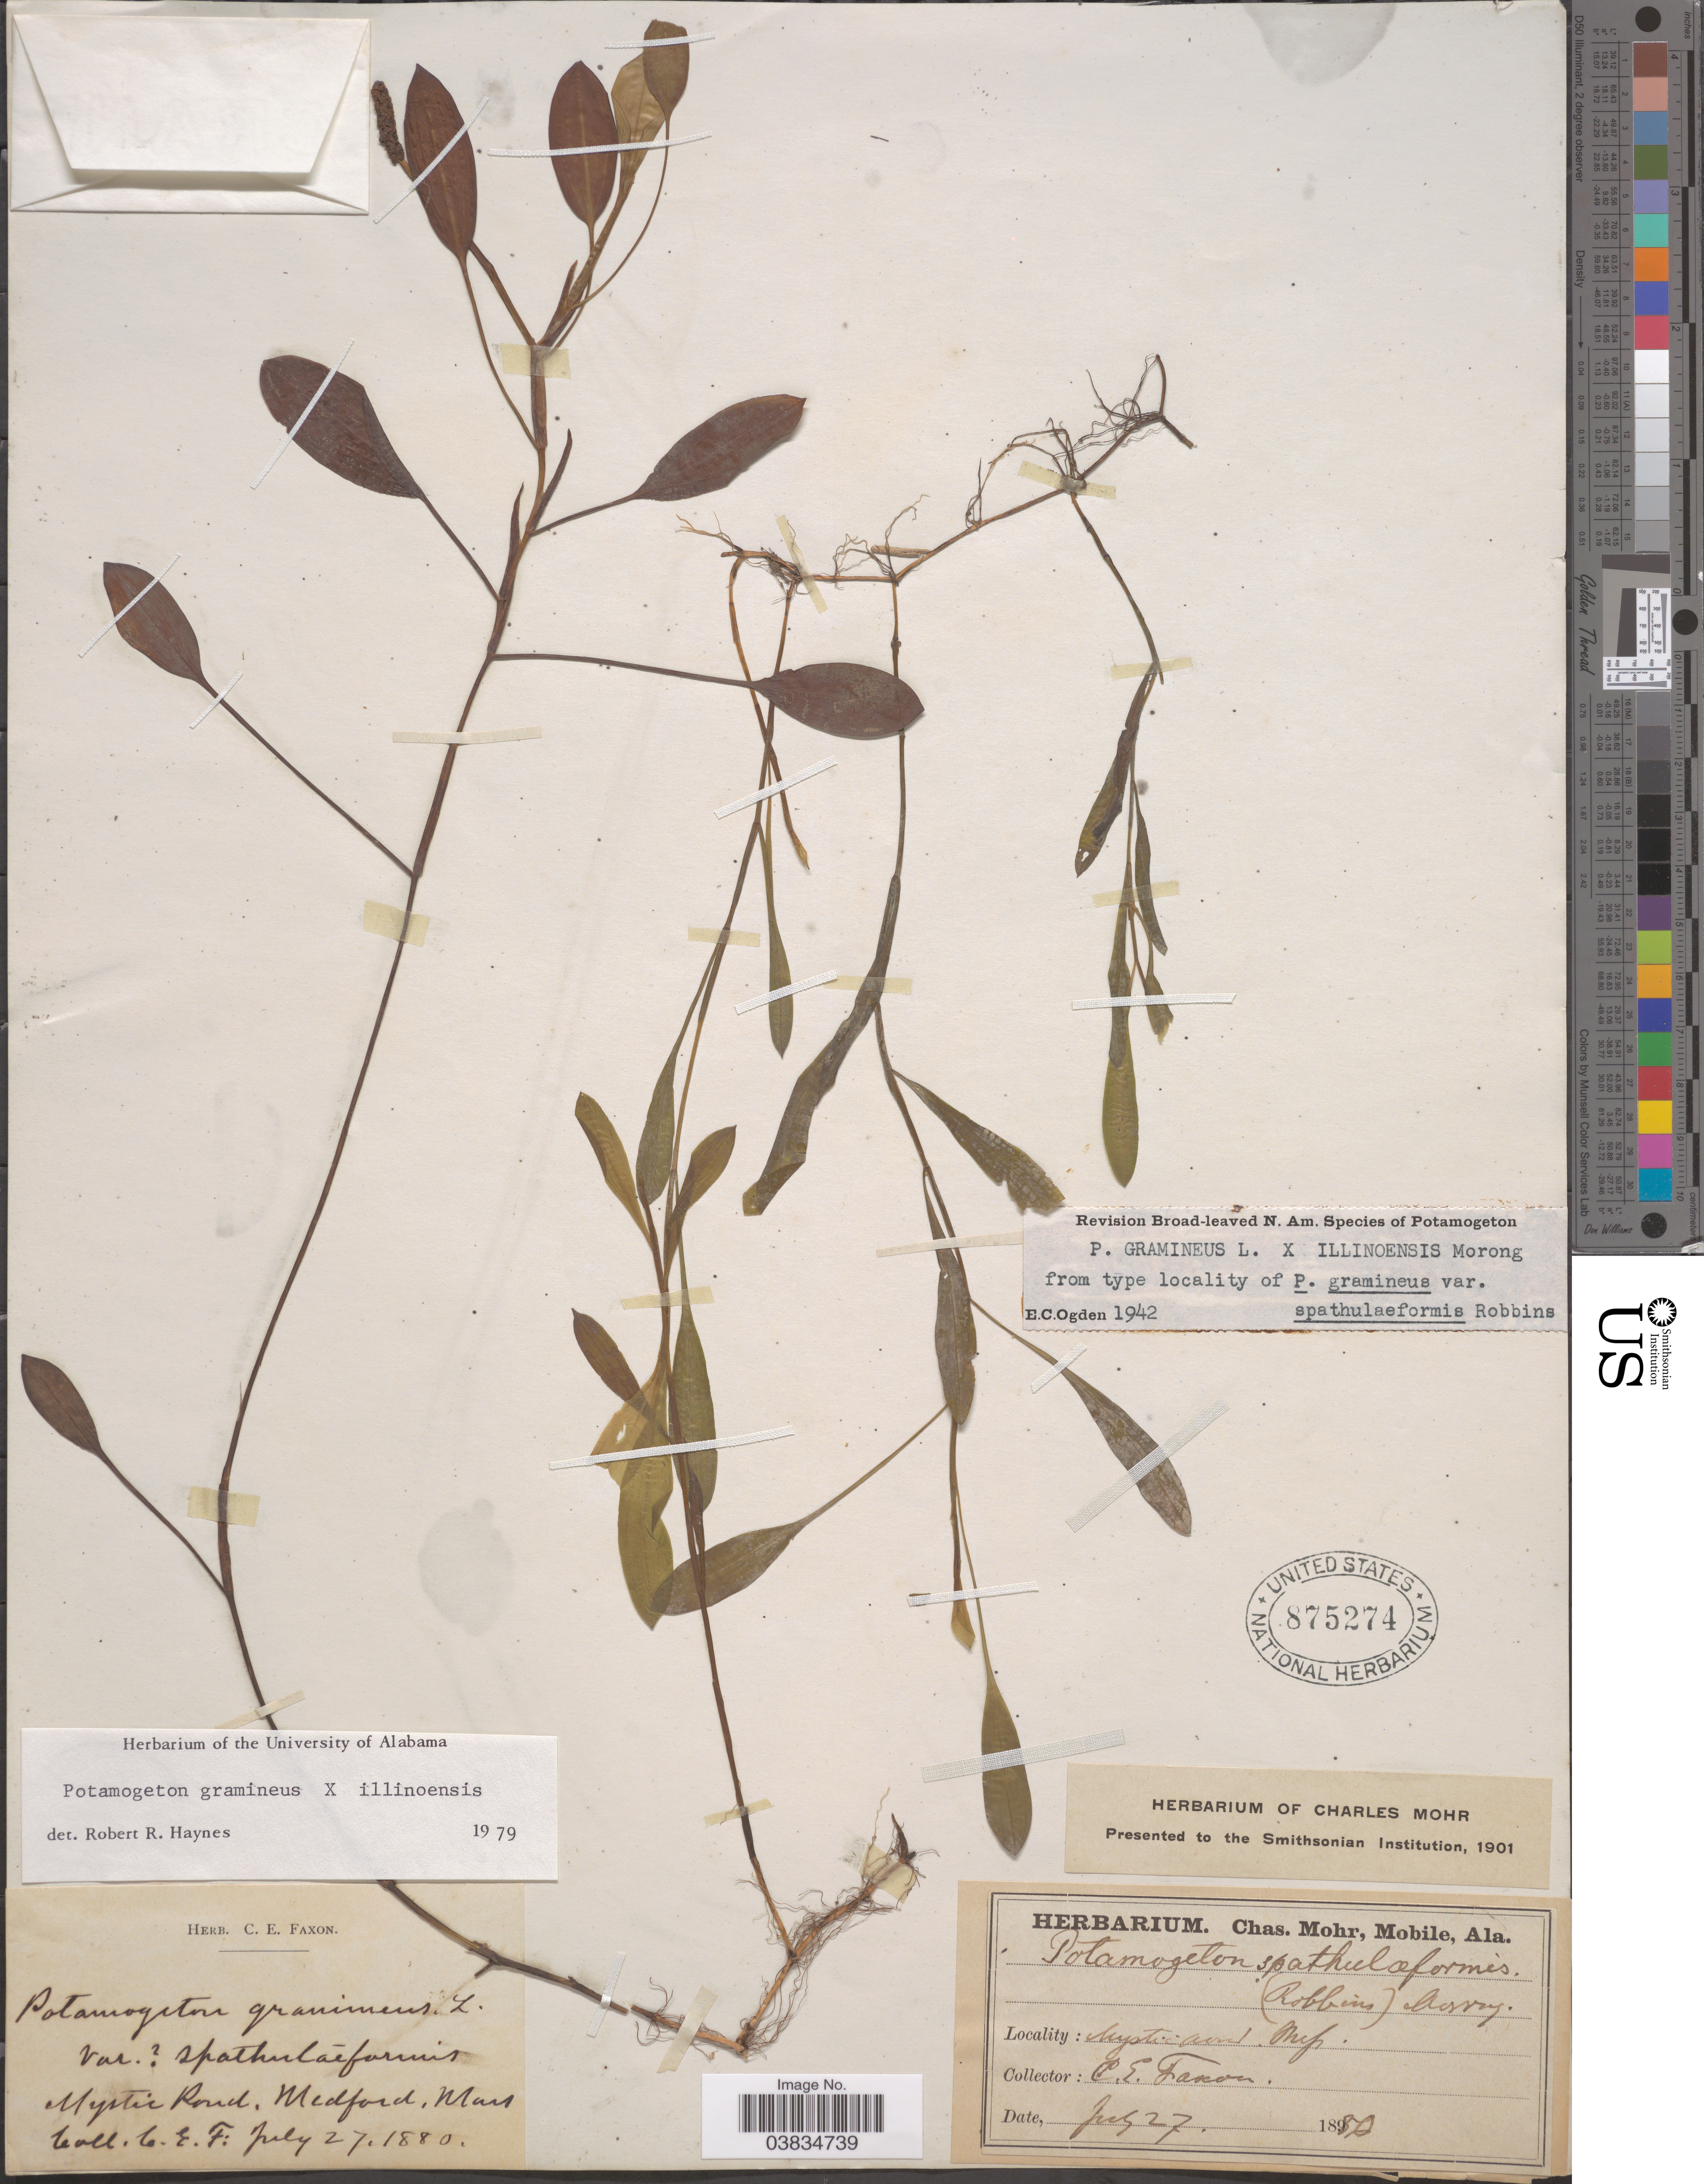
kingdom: Plantae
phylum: Tracheophyta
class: Liliopsida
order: Alismatales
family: Potamogetonaceae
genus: Potamogeton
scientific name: Potamogeton gramineus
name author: L.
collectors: C. Faxon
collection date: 1880-07-27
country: United States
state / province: Massachusetts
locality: Mystic Pond, Medford.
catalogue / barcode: US 875274